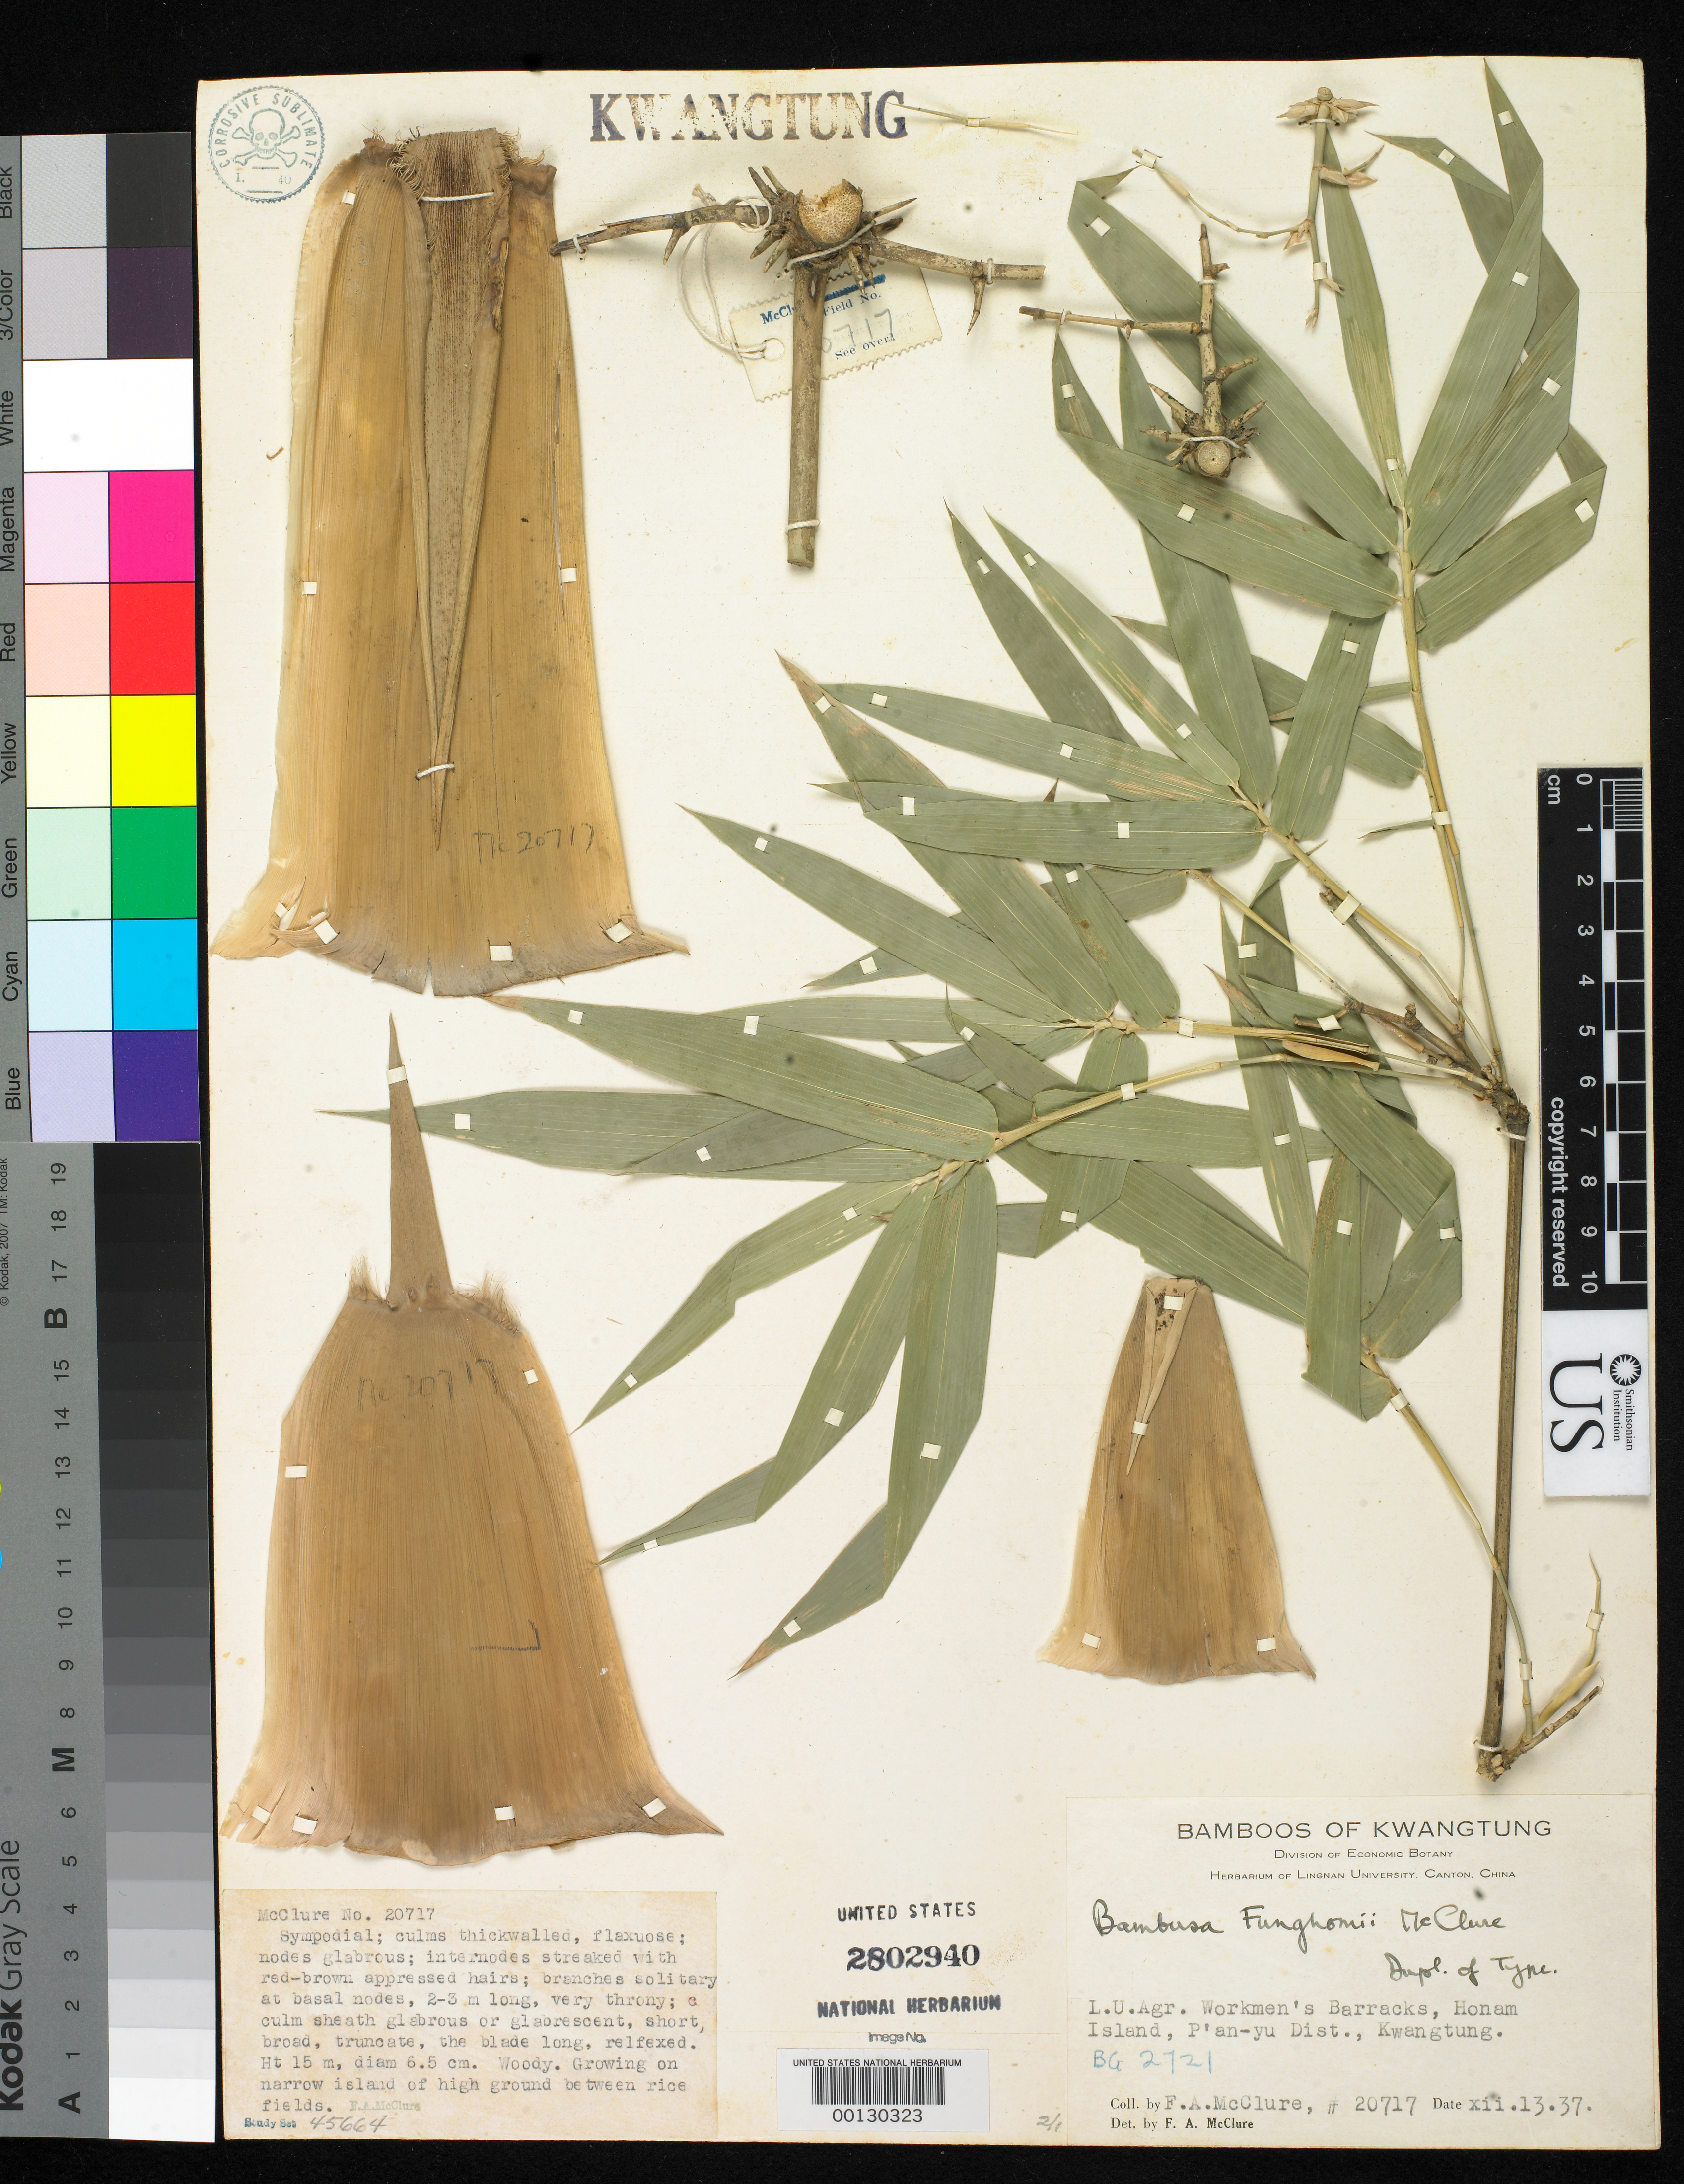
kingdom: Plantae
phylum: Tracheophyta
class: Liliopsida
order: Poales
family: Poaceae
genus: Bambusa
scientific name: Bambusa funghomii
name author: McClure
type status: Isotype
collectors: F. A. McClure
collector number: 20717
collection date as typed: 13 Dec 1937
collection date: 1937-12-13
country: China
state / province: Guangdong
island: Honam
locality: Pan-yu Dist.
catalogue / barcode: US 2802940